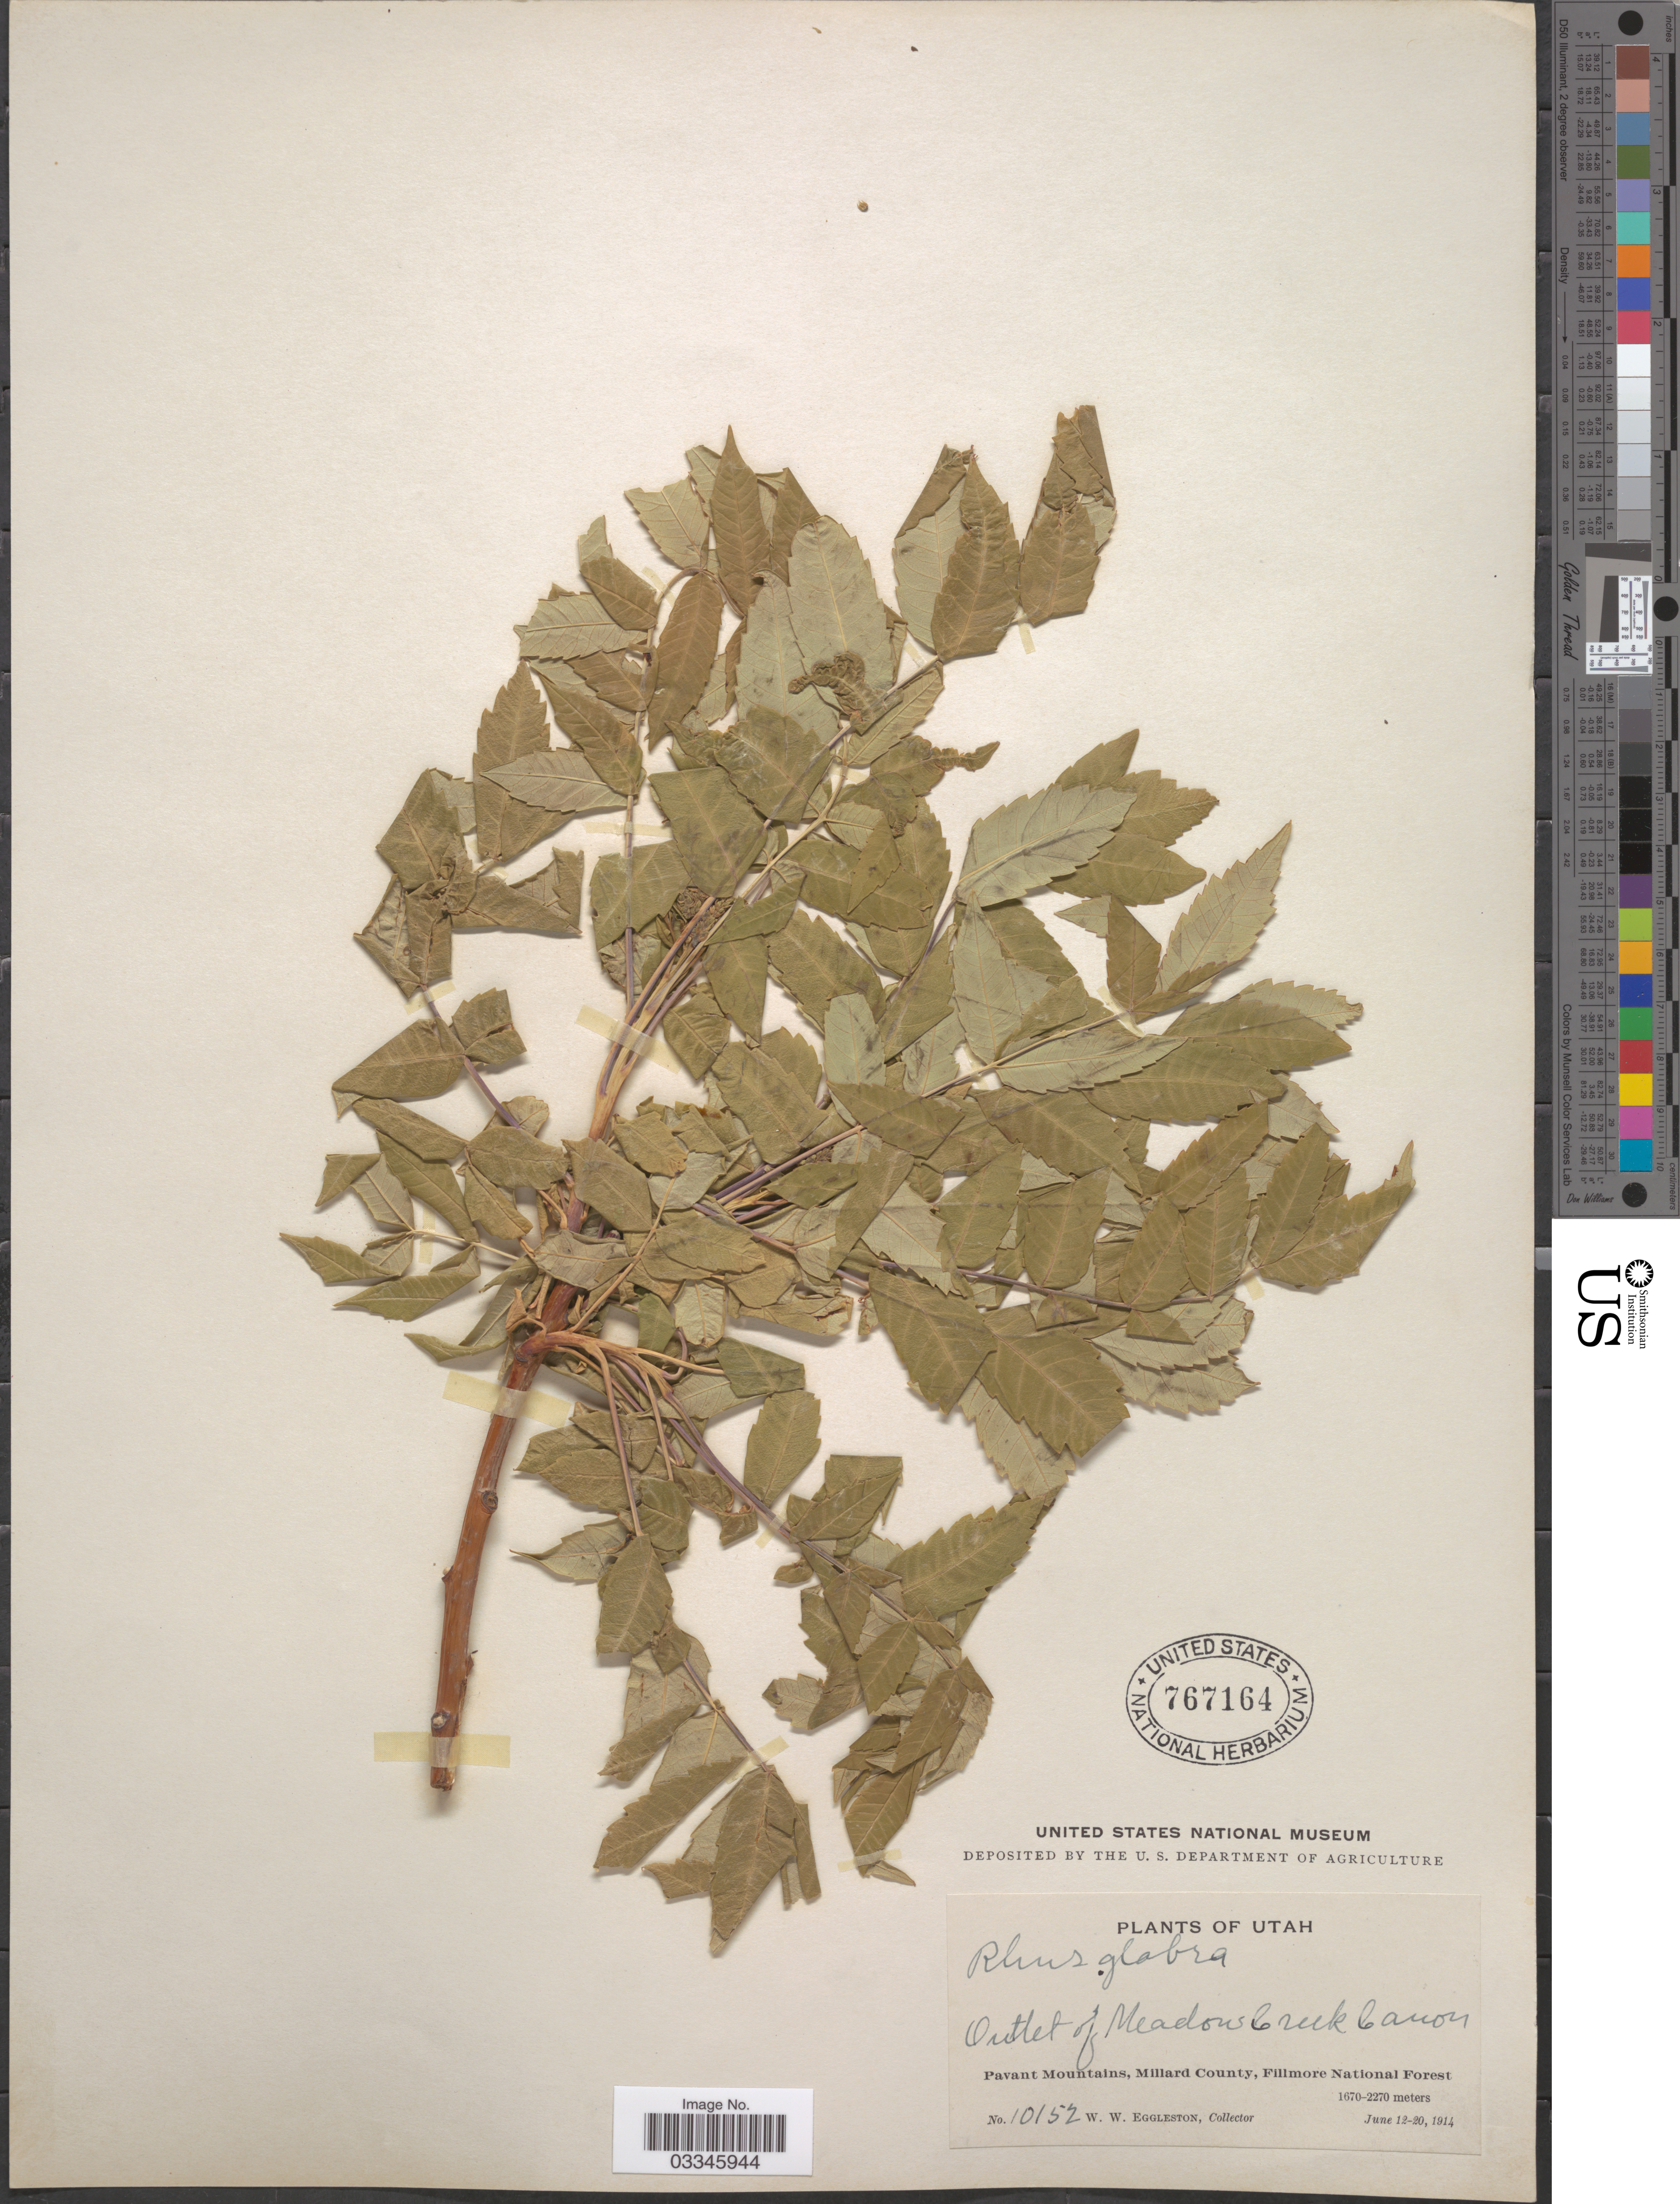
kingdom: Plantae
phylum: Tracheophyta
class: Magnoliopsida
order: Sapindales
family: Anacardiaceae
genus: Rhus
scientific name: Rhus glabra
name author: L.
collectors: W. W. Eggleston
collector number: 10152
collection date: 1914-06-12/1914-06-20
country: United States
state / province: Utah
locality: Outlook of Meadow Creek Canon. Pavant Mountains, Millard County, Fillmore National Forest.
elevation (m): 1670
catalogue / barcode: US 767164